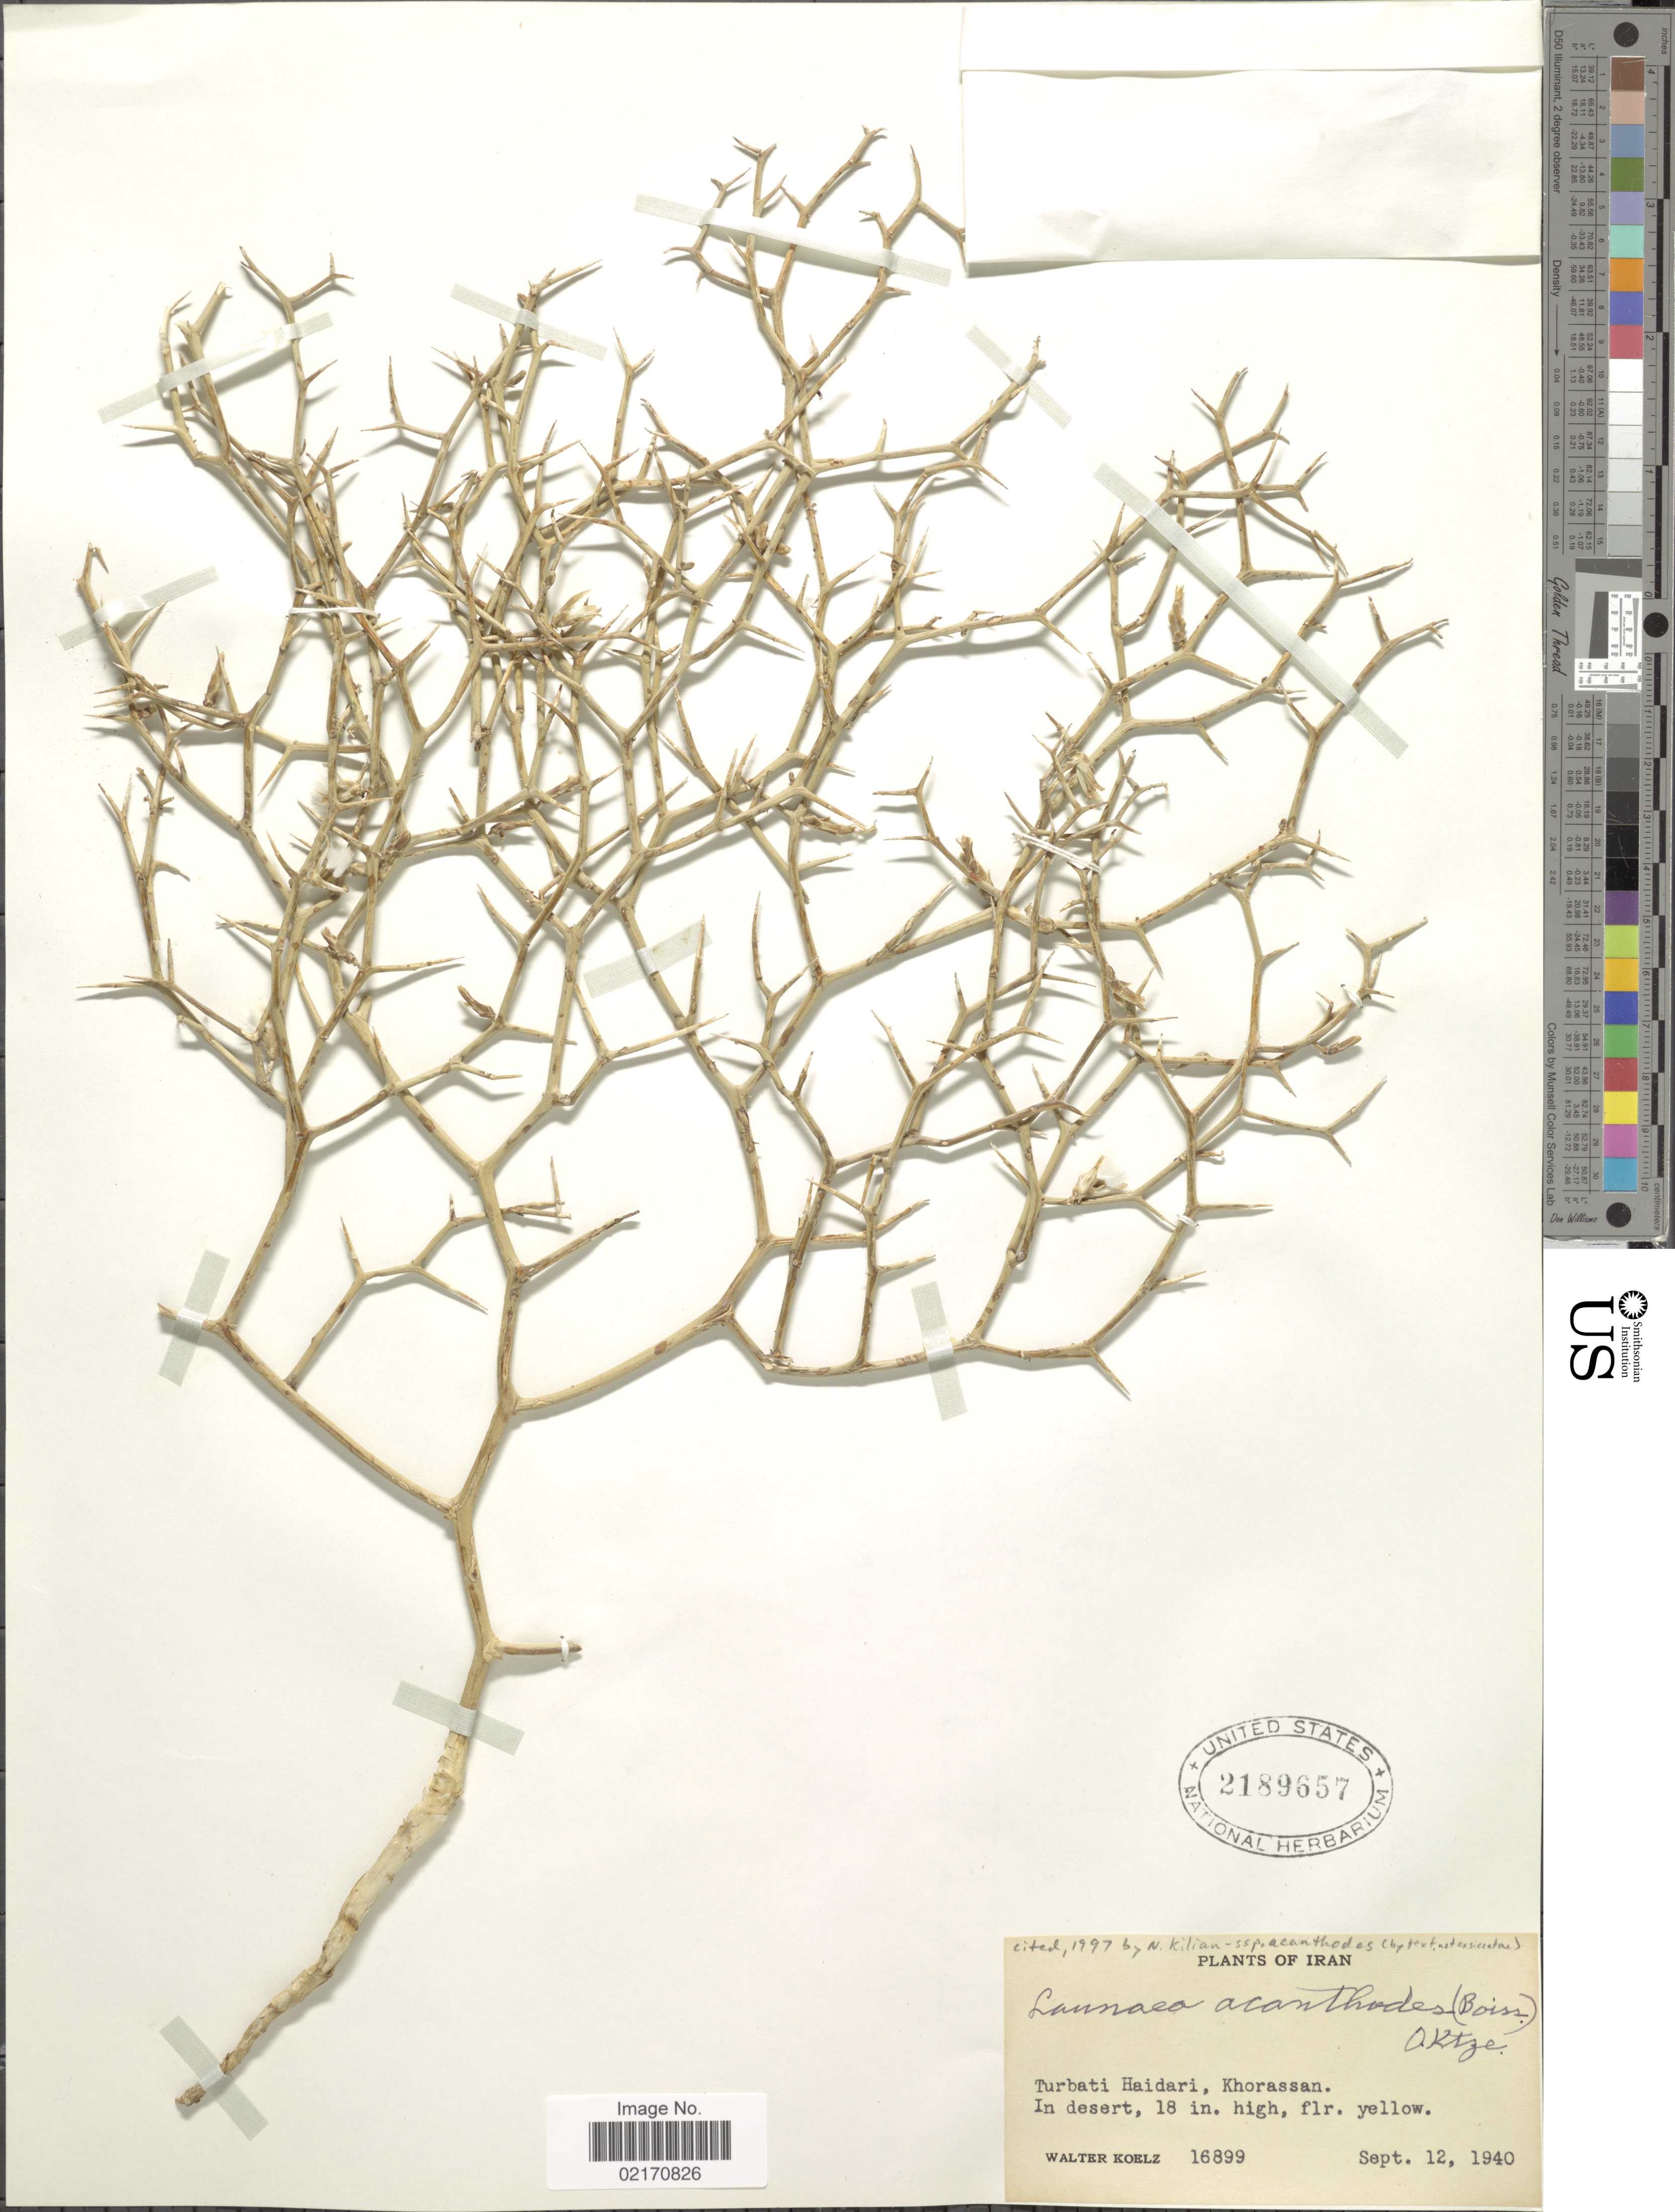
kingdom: Plantae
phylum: Tracheophyta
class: Magnoliopsida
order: Asterales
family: Asteraceae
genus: Launaea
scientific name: Launaea acanthodes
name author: (Boiss.) Kuntze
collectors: W. N. Koelz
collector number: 16899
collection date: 1940-09-12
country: Iran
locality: Turbati Haidari, Khorassan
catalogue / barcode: US 2189657